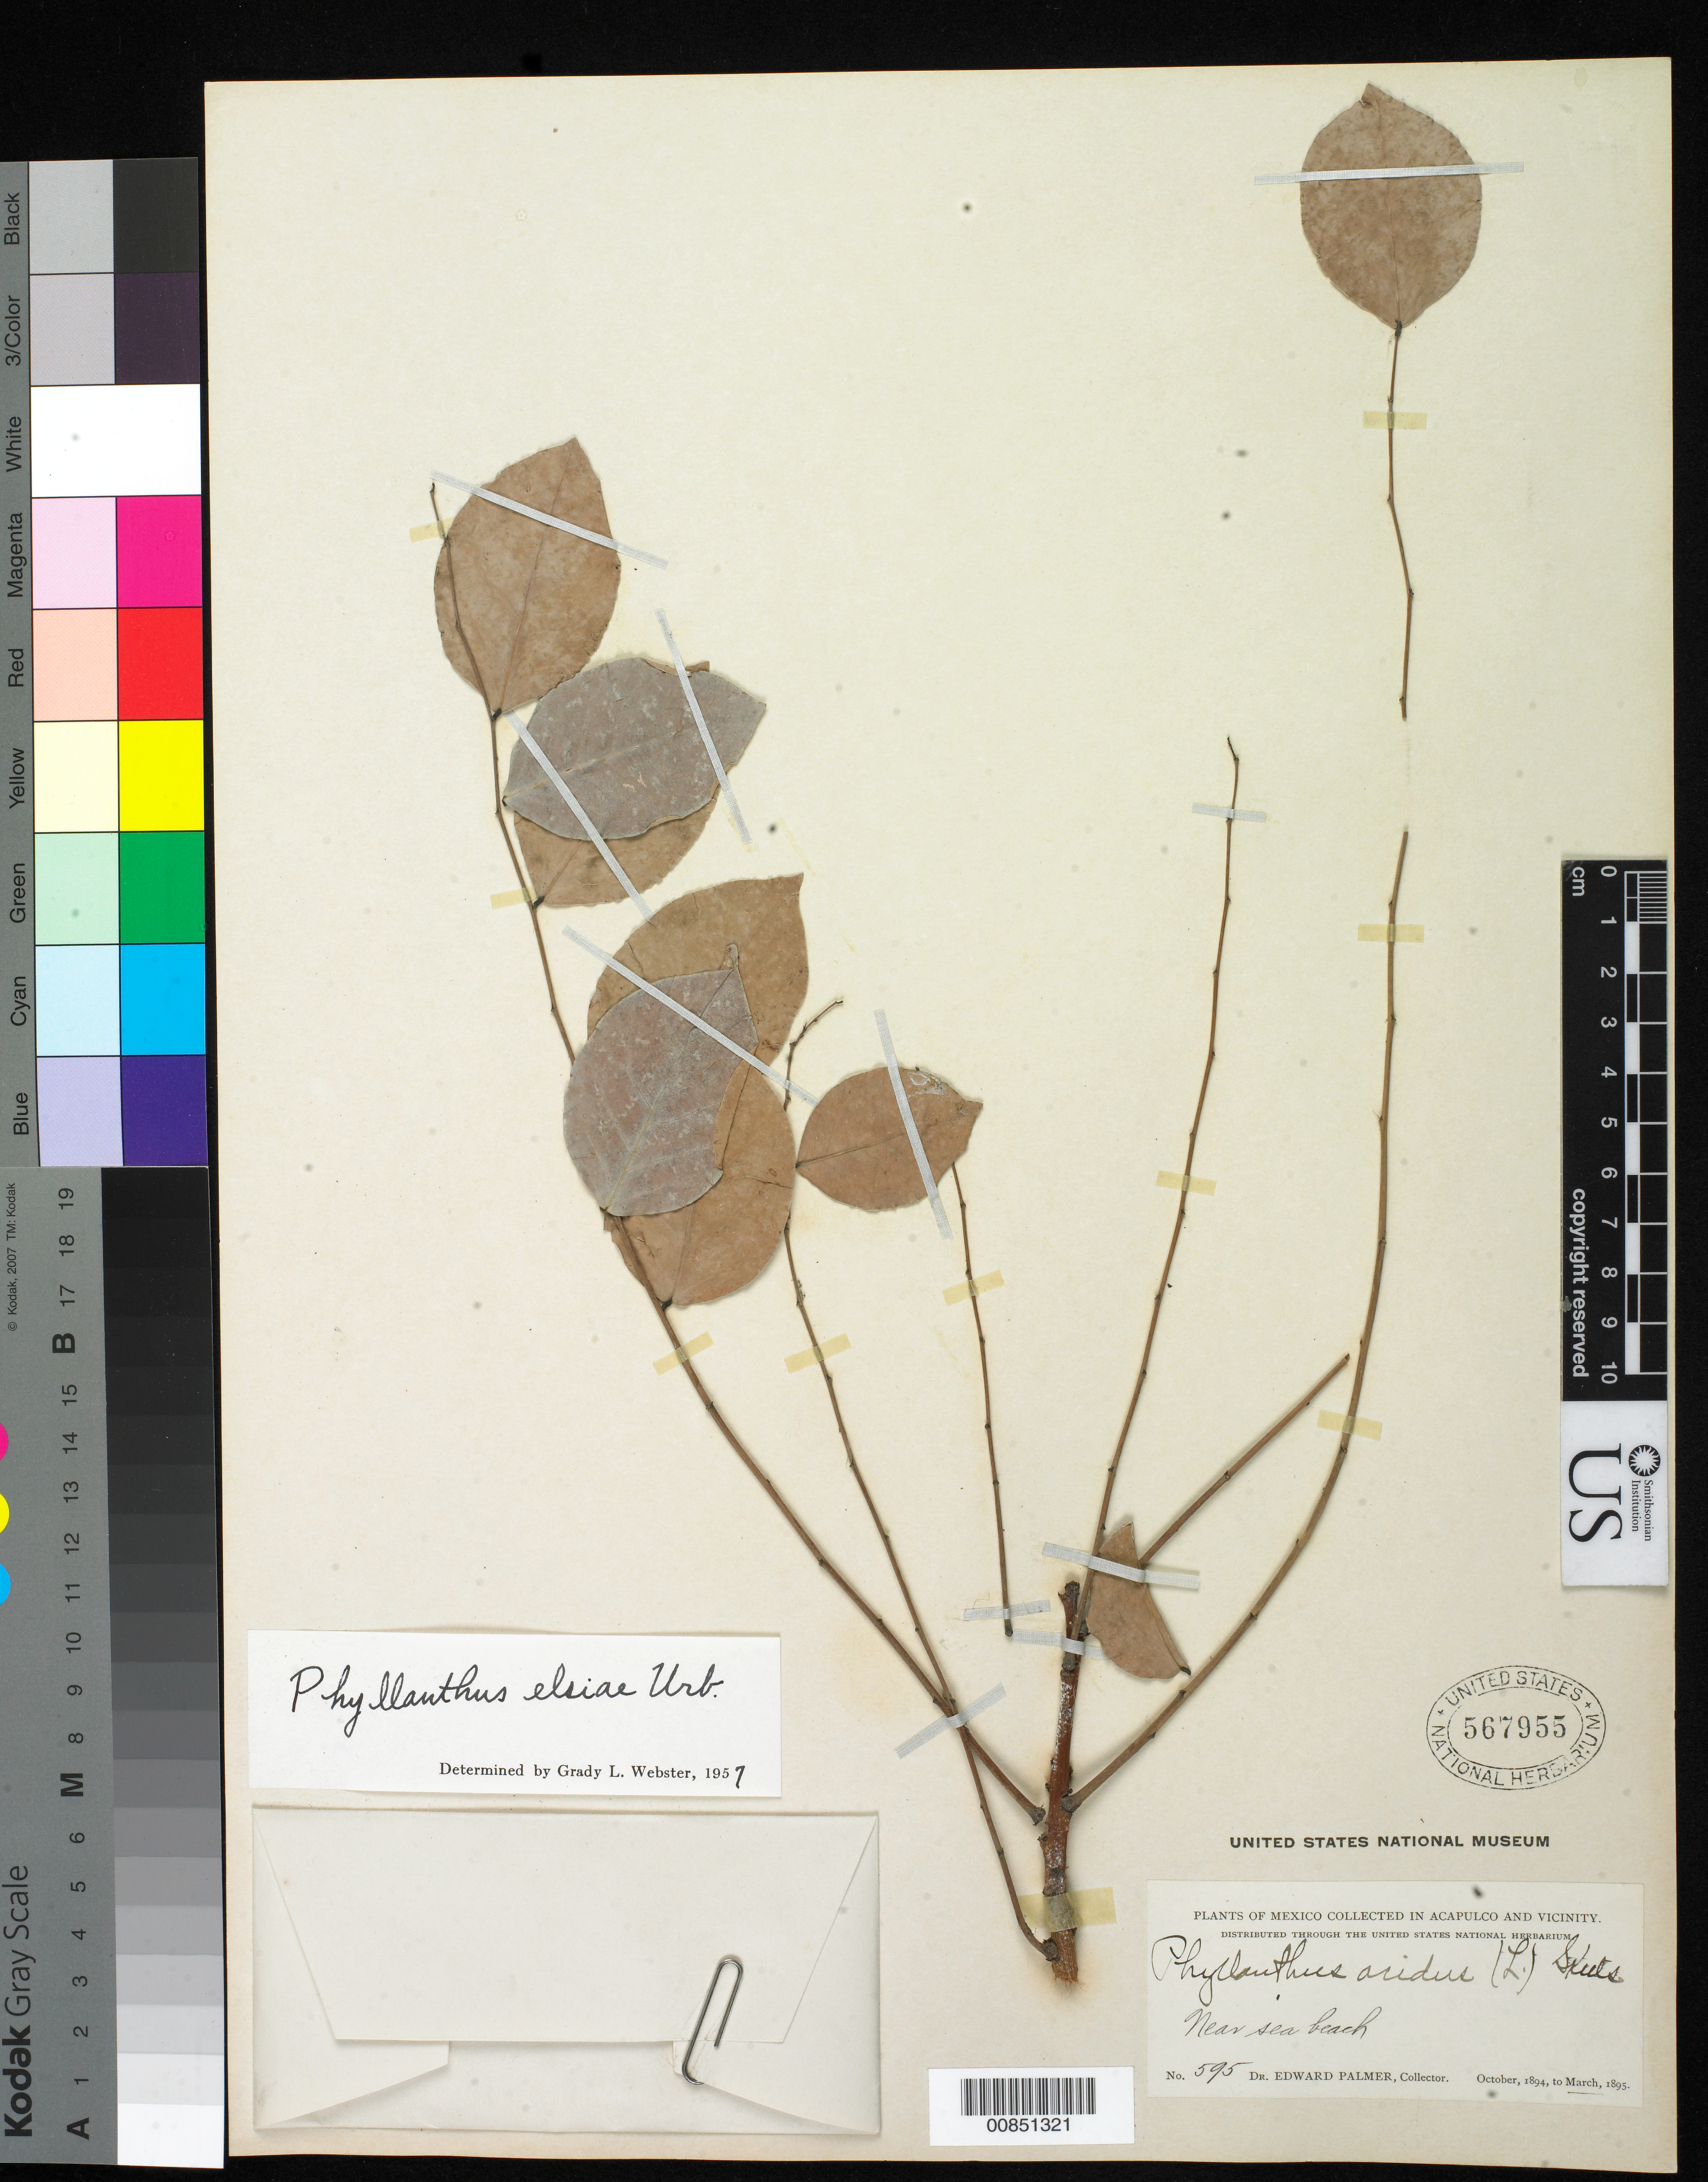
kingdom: Plantae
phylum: Tracheophyta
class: Magnoliopsida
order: Malpighiales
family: Phyllanthaceae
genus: Phyllanthus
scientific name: Phyllanthus elsiae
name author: Urb.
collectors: E. Palmer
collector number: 595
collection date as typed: Oct 1894 to -- Mar 1895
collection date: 1894-10/1895-03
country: Mexico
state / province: Guerrero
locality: Acapulco, Guerrero and vicinity.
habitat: Near sea beach.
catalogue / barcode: US 567955